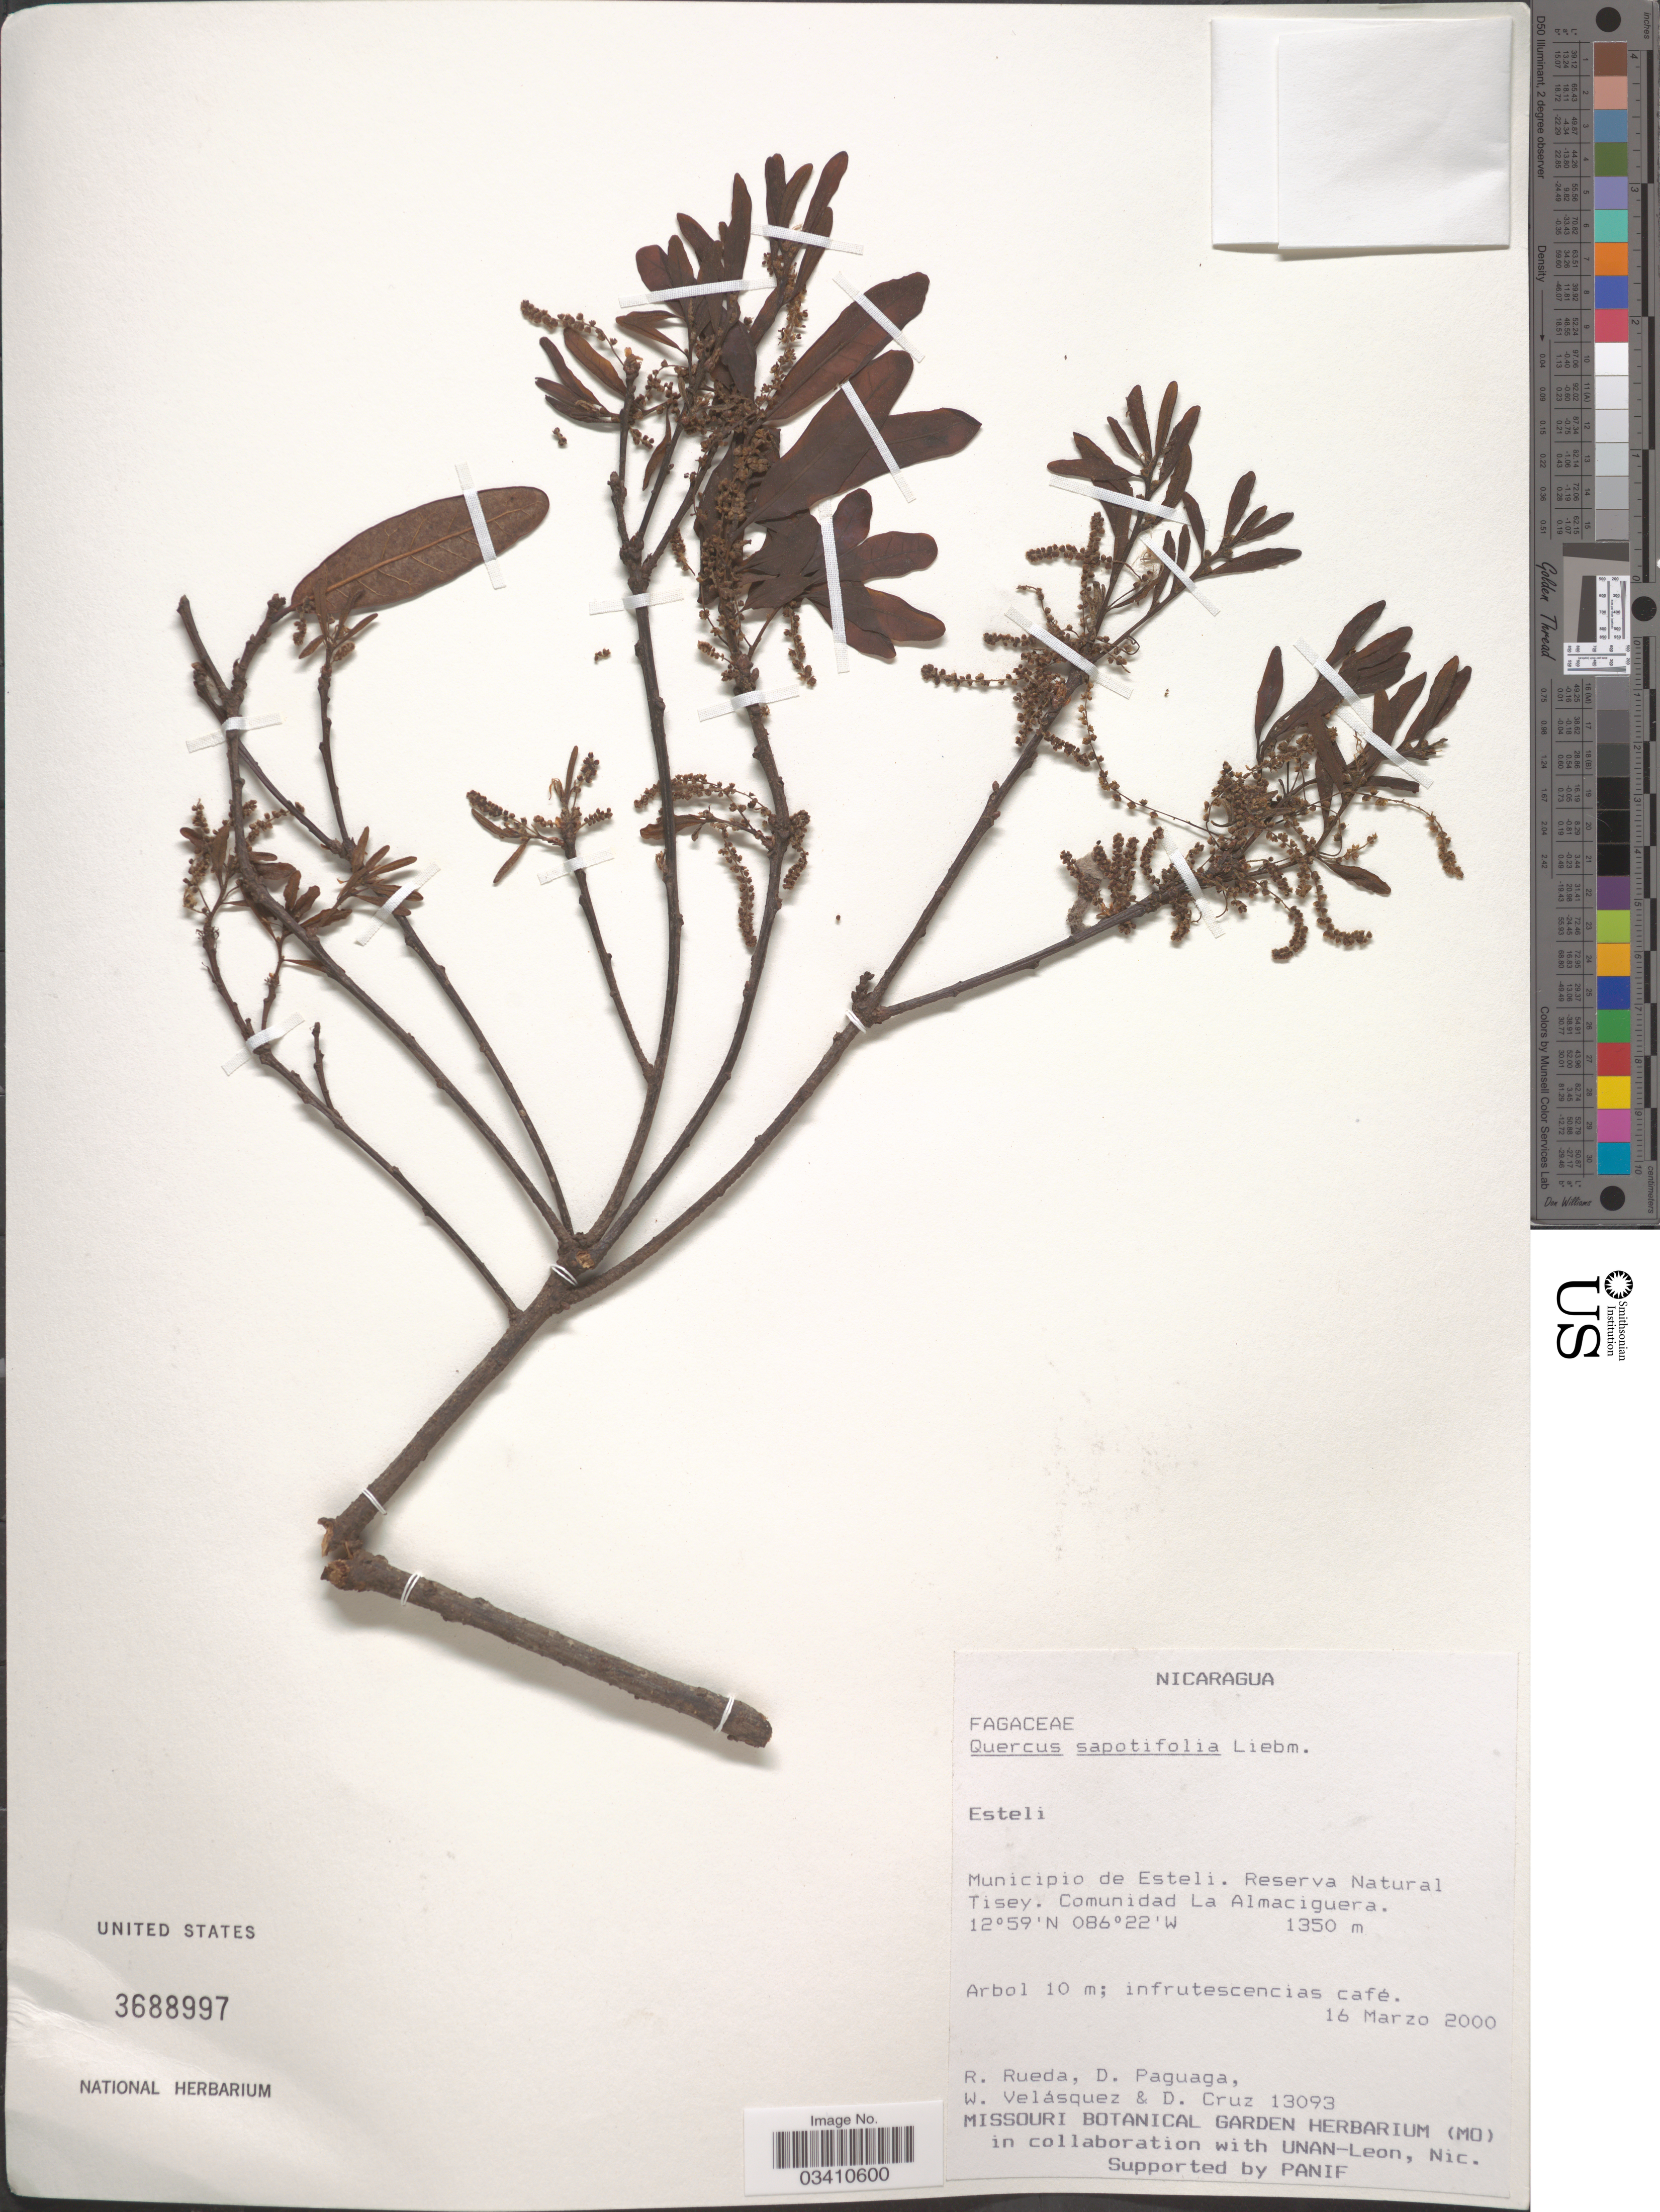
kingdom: Plantae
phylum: Tracheophyta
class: Magnoliopsida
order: Fagales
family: Fagaceae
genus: Quercus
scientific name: Quercus sapotaefolia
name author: Liebm.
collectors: R. Rueda, D. Paguaga, W. Velasquez & D. Cruz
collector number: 13093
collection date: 2000-03-16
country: Nicaragua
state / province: Esteli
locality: Municipio de Esteli. Reserva Natural Tisey. Comunidad La Almaciguera.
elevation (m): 1350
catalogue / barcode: US 3688997